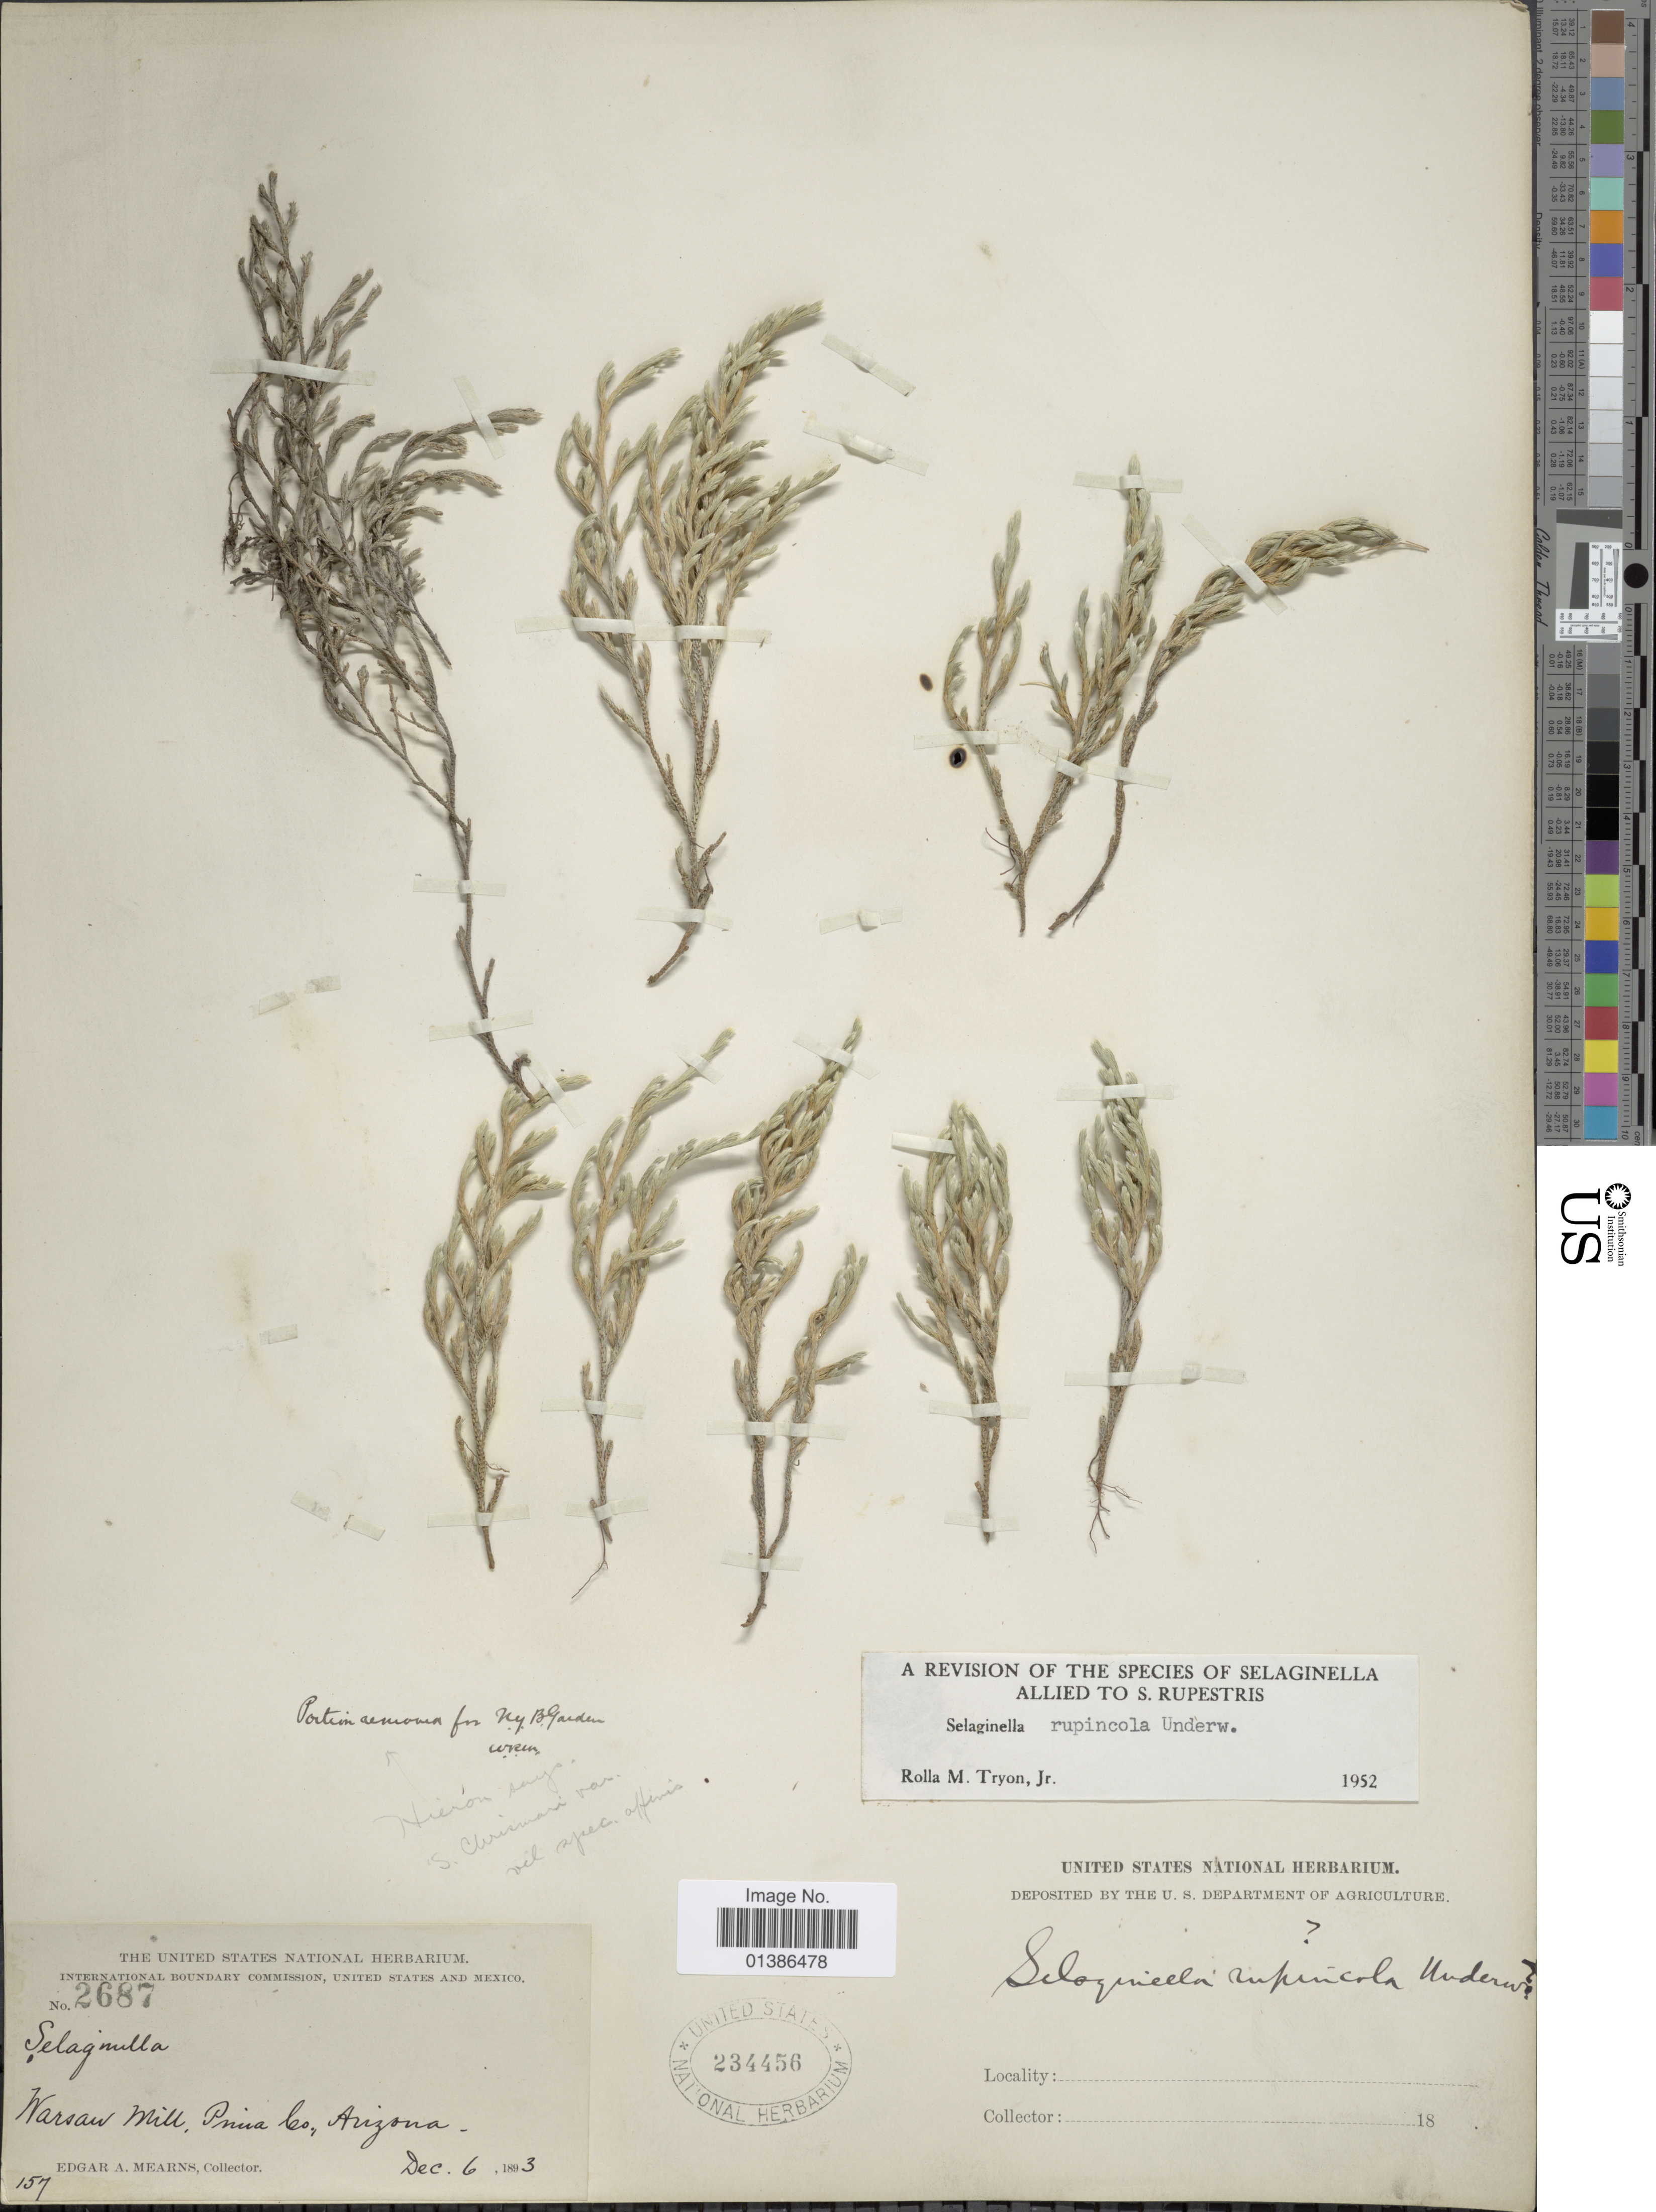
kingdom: Plantae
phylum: Tracheophyta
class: Lycopodiopsida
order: Selaginellales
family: Selaginellaceae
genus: Selaginella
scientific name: Selaginella rupincola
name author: Underw.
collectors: E. A. Mearns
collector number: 2687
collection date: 1893-12-06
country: United States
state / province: Arizona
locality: Warsan Mill, Pima Co.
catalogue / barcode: US 234456